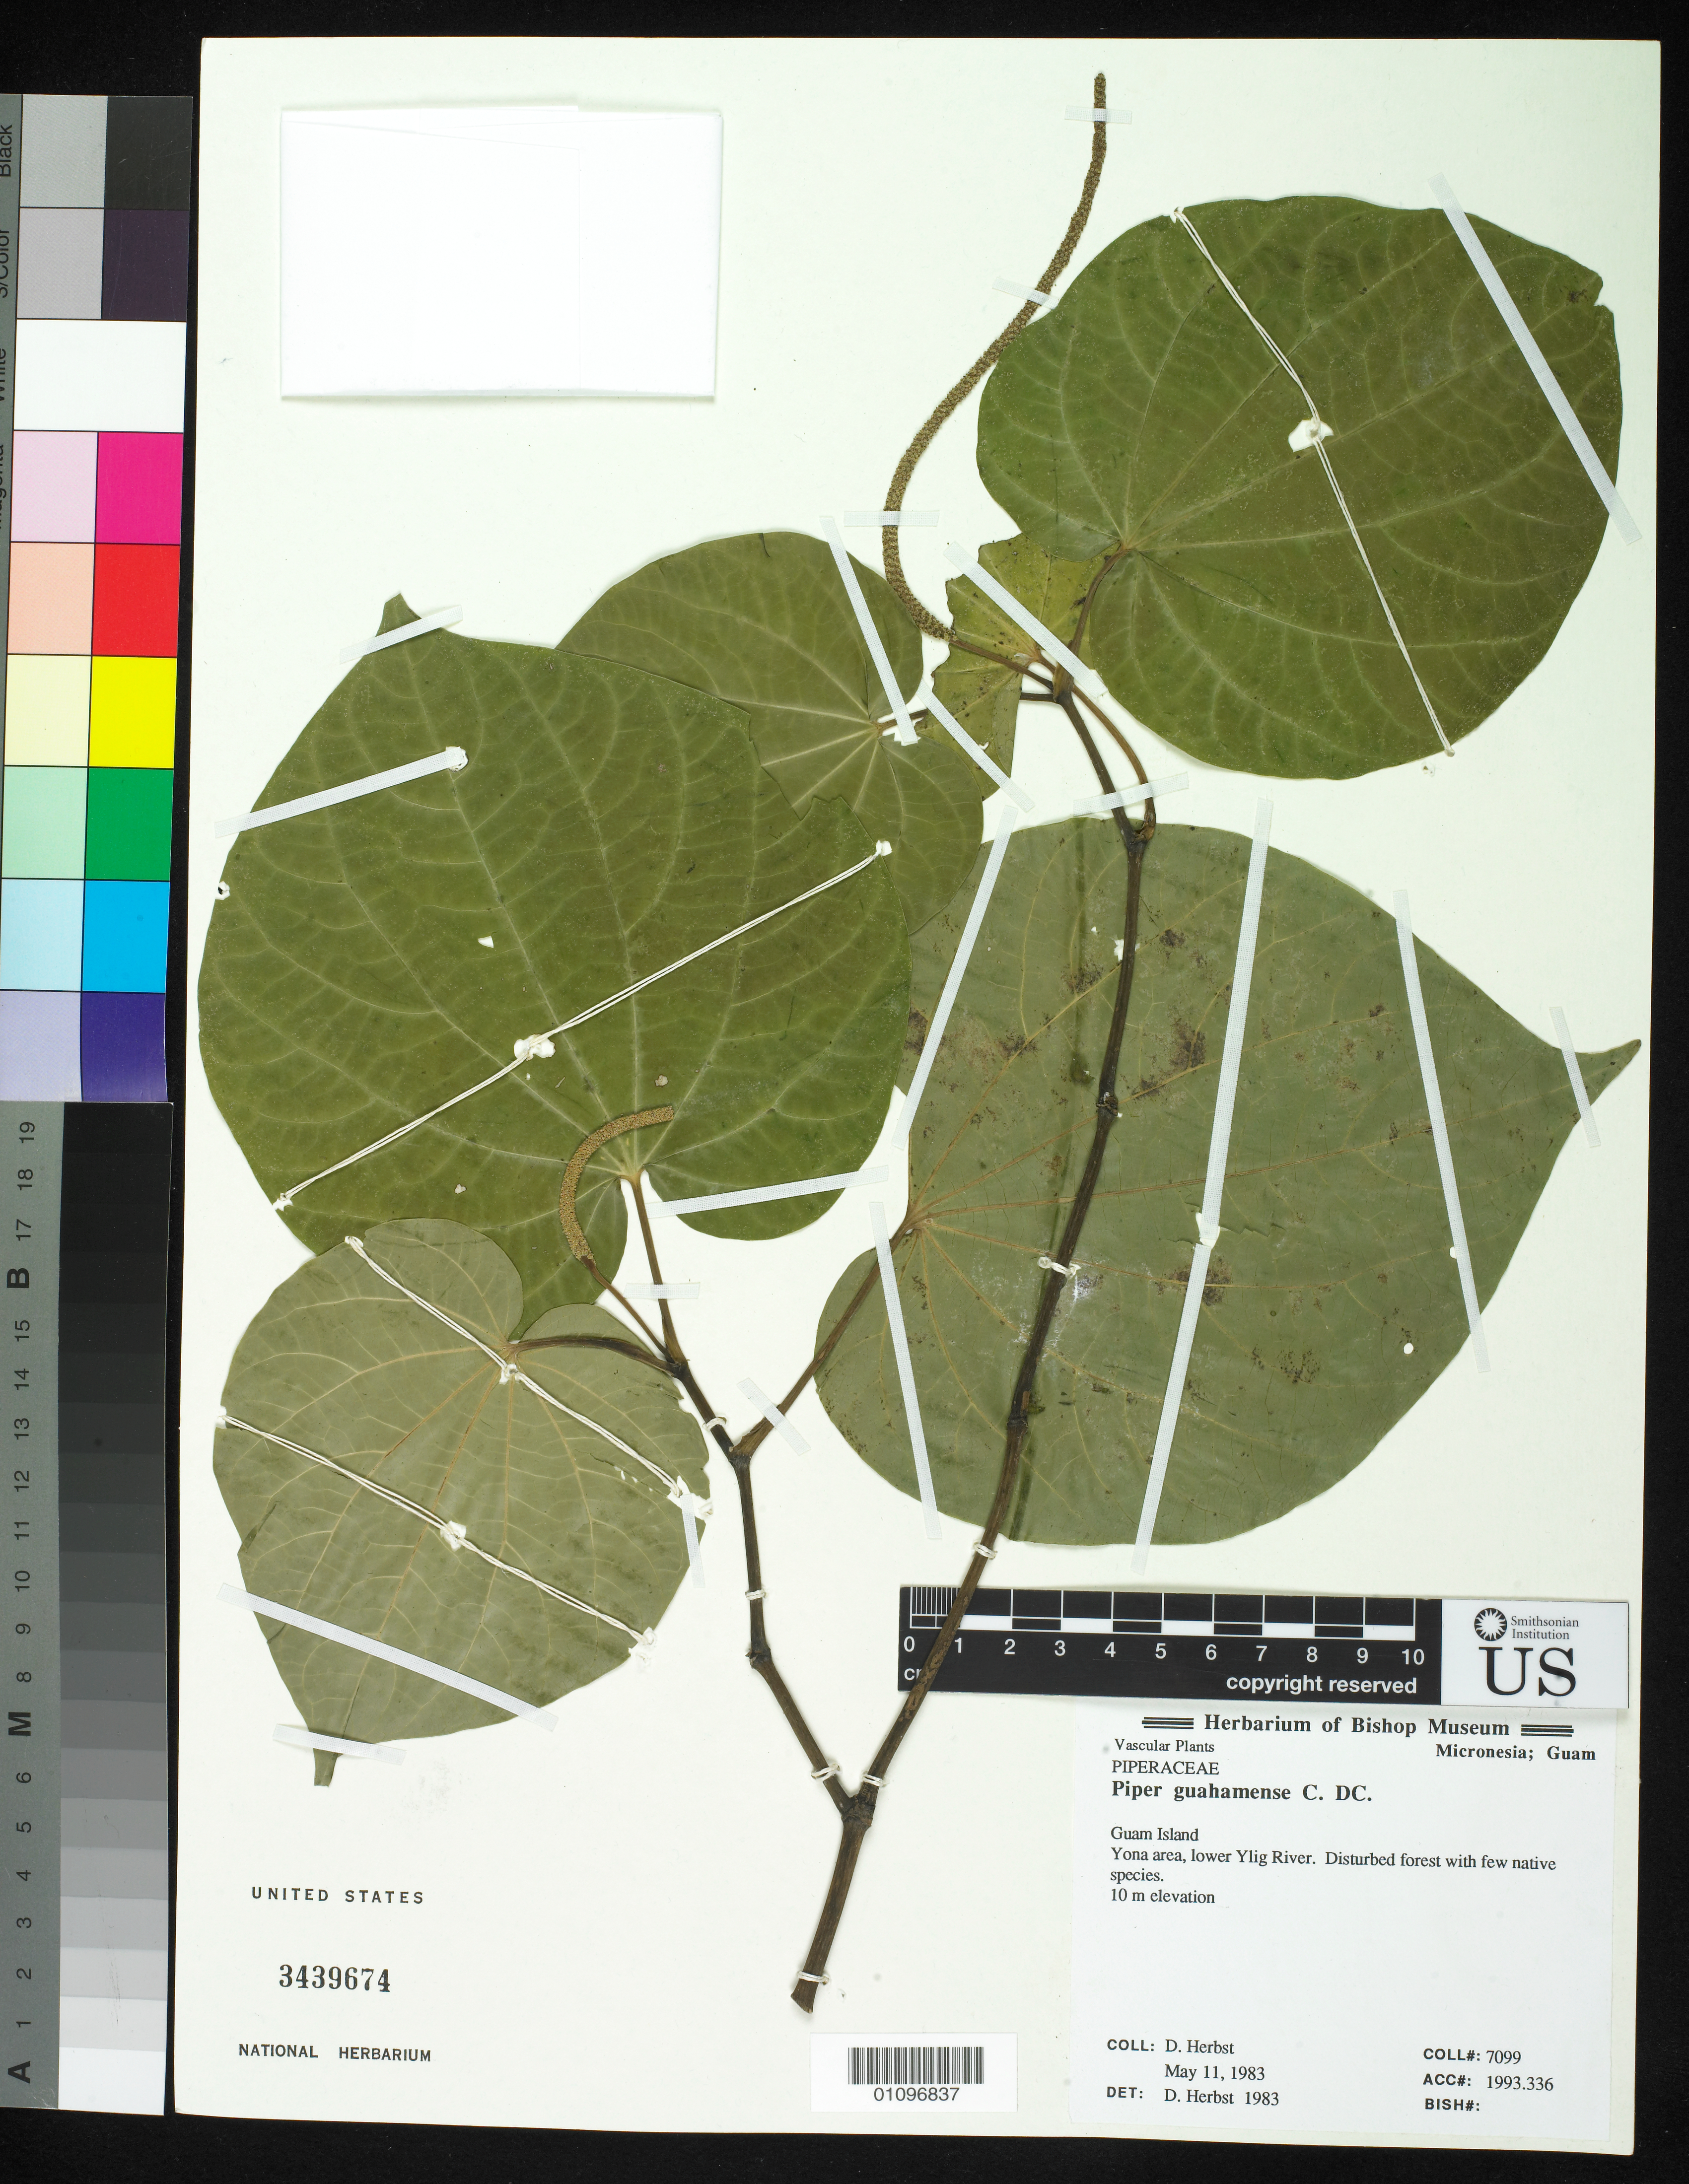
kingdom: Plantae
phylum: Tracheophyta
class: Magnoliopsida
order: Piperales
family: Piperaceae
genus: Piper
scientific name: Piper guahamense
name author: C. DC.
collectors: D. R. Herbst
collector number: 7009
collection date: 1983-05-11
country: Guam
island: Guam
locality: Yona area, lower Ylig River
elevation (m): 10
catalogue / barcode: US 3439674